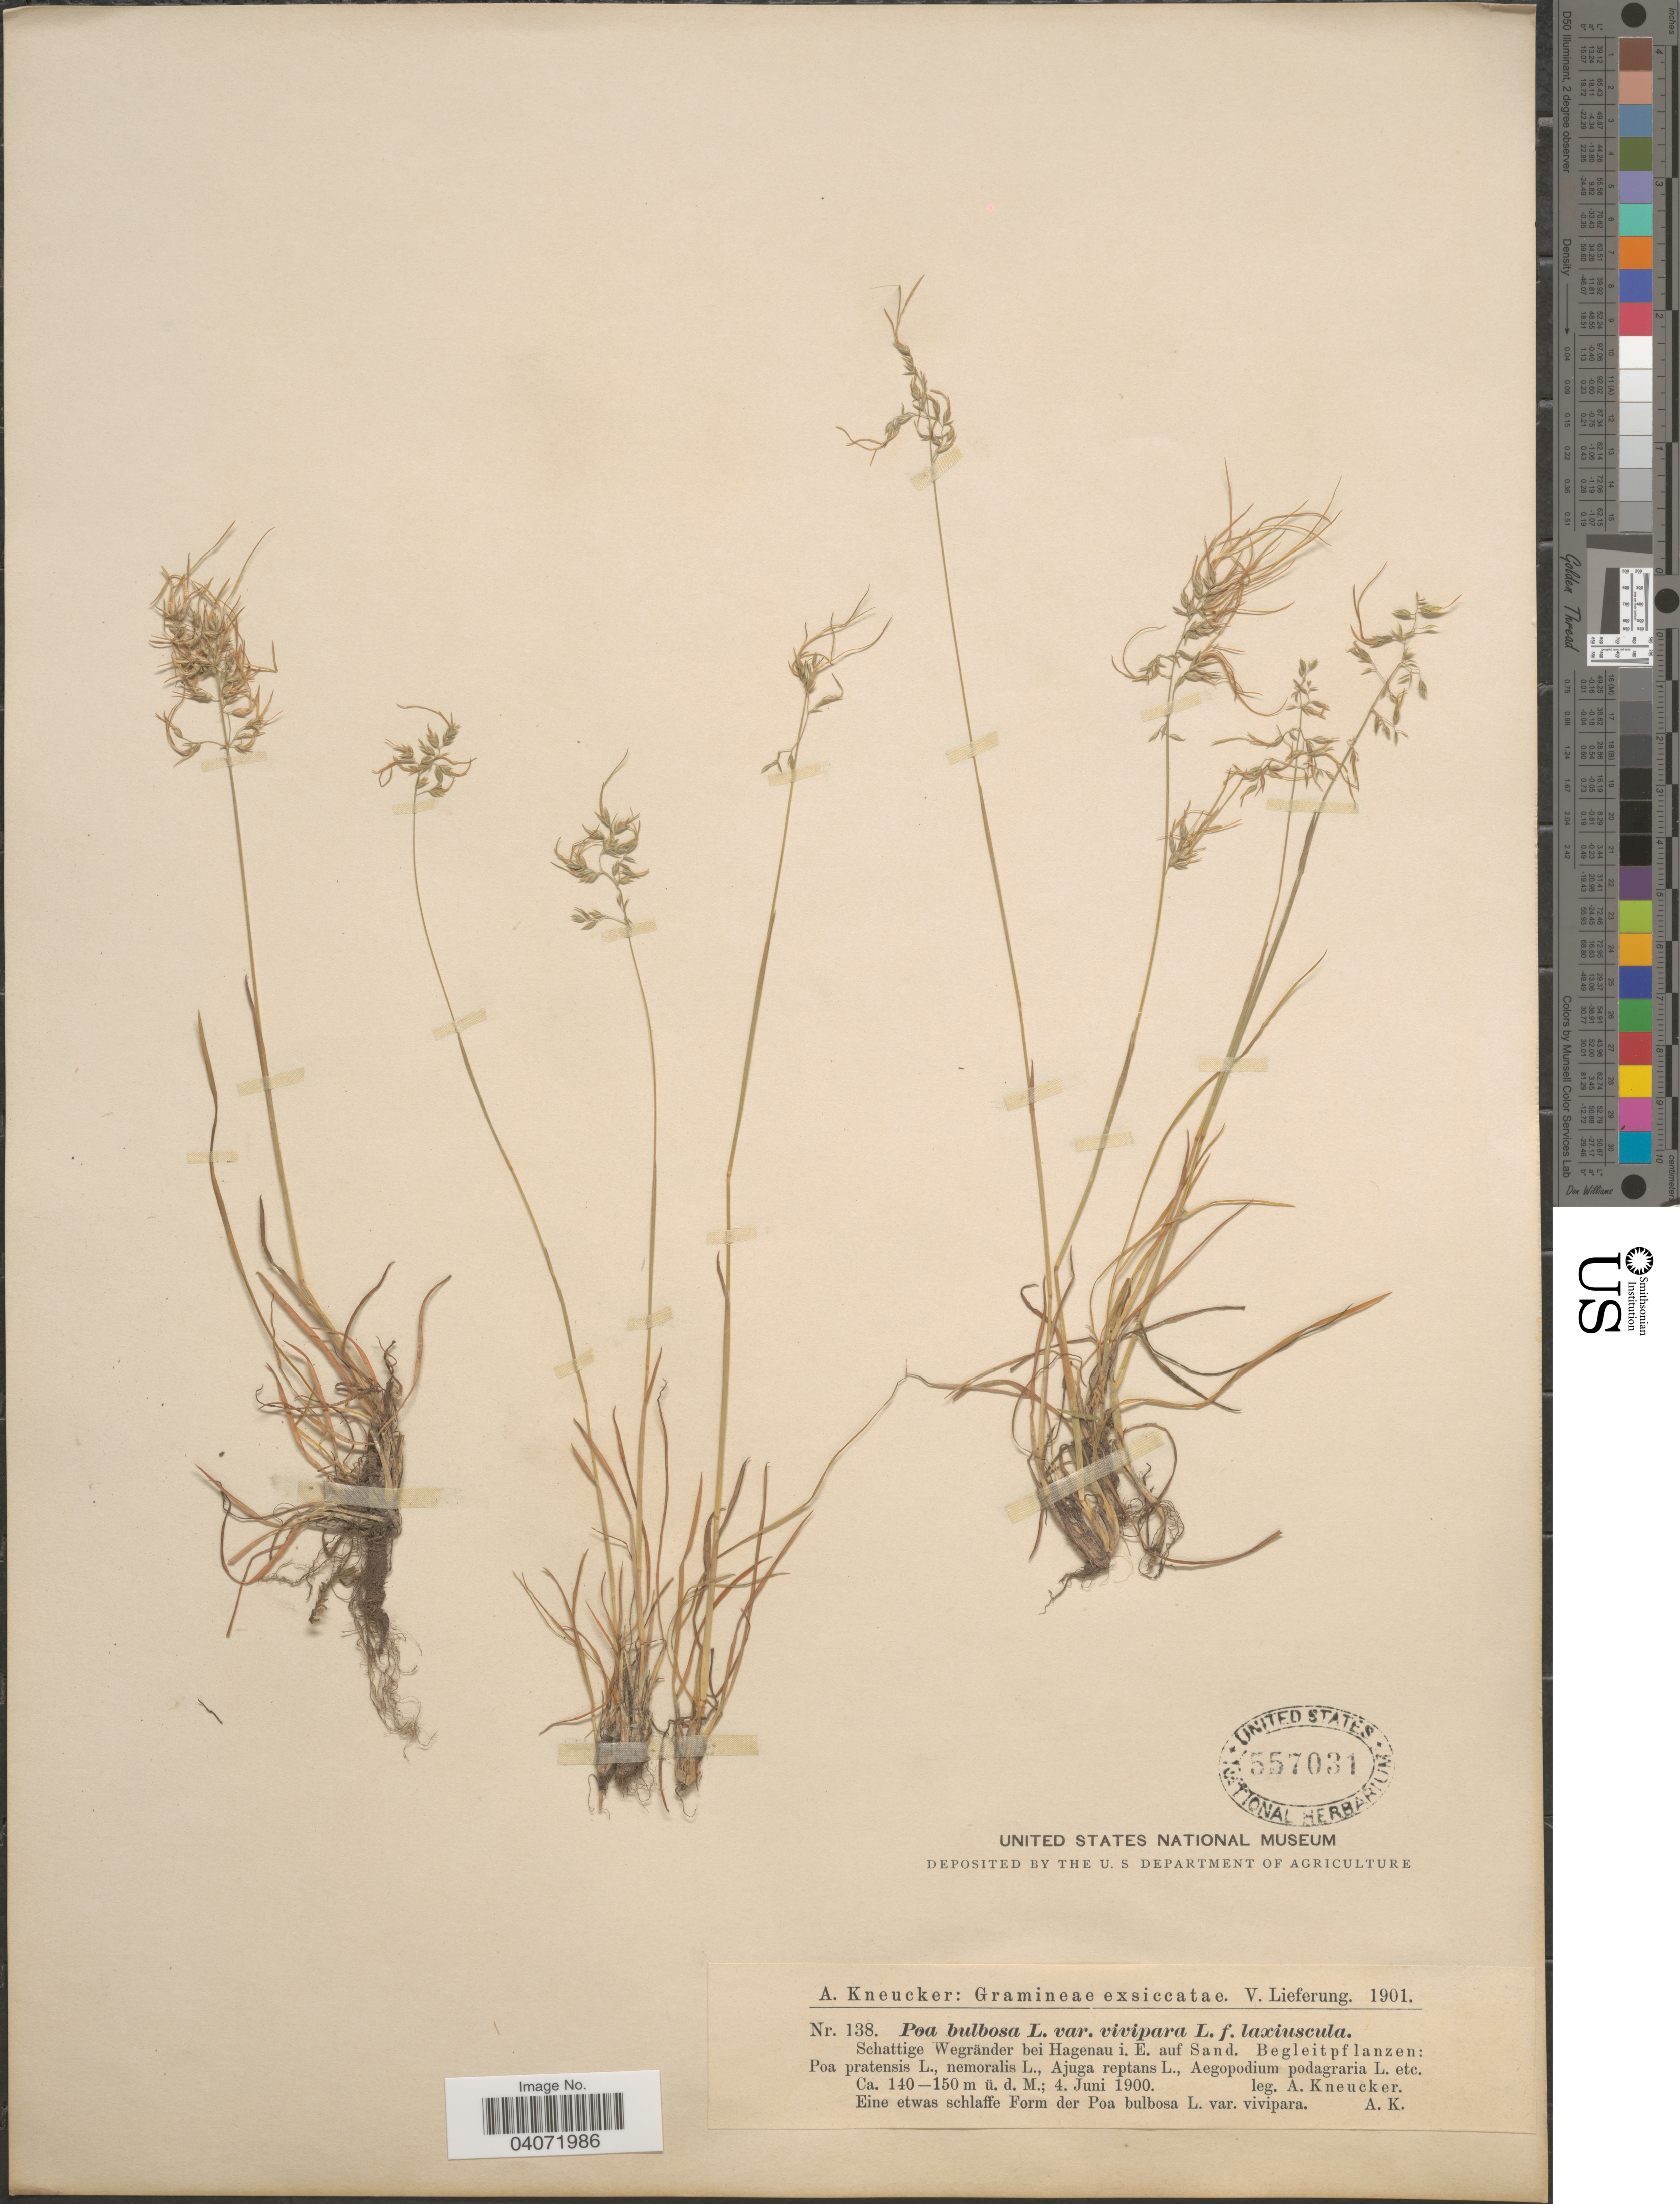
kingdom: Plantae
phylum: Tracheophyta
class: Liliopsida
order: Poales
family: Poaceae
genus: Poa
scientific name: Poa bulbosa subsp. bulbosa var. vivipara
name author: Koeler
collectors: A. Kneucker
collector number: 138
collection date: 1900-06-04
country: France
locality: Alsace, Schattige Wegränder bei Hagenau i. E. auf Sand.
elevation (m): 140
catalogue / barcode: US 557031